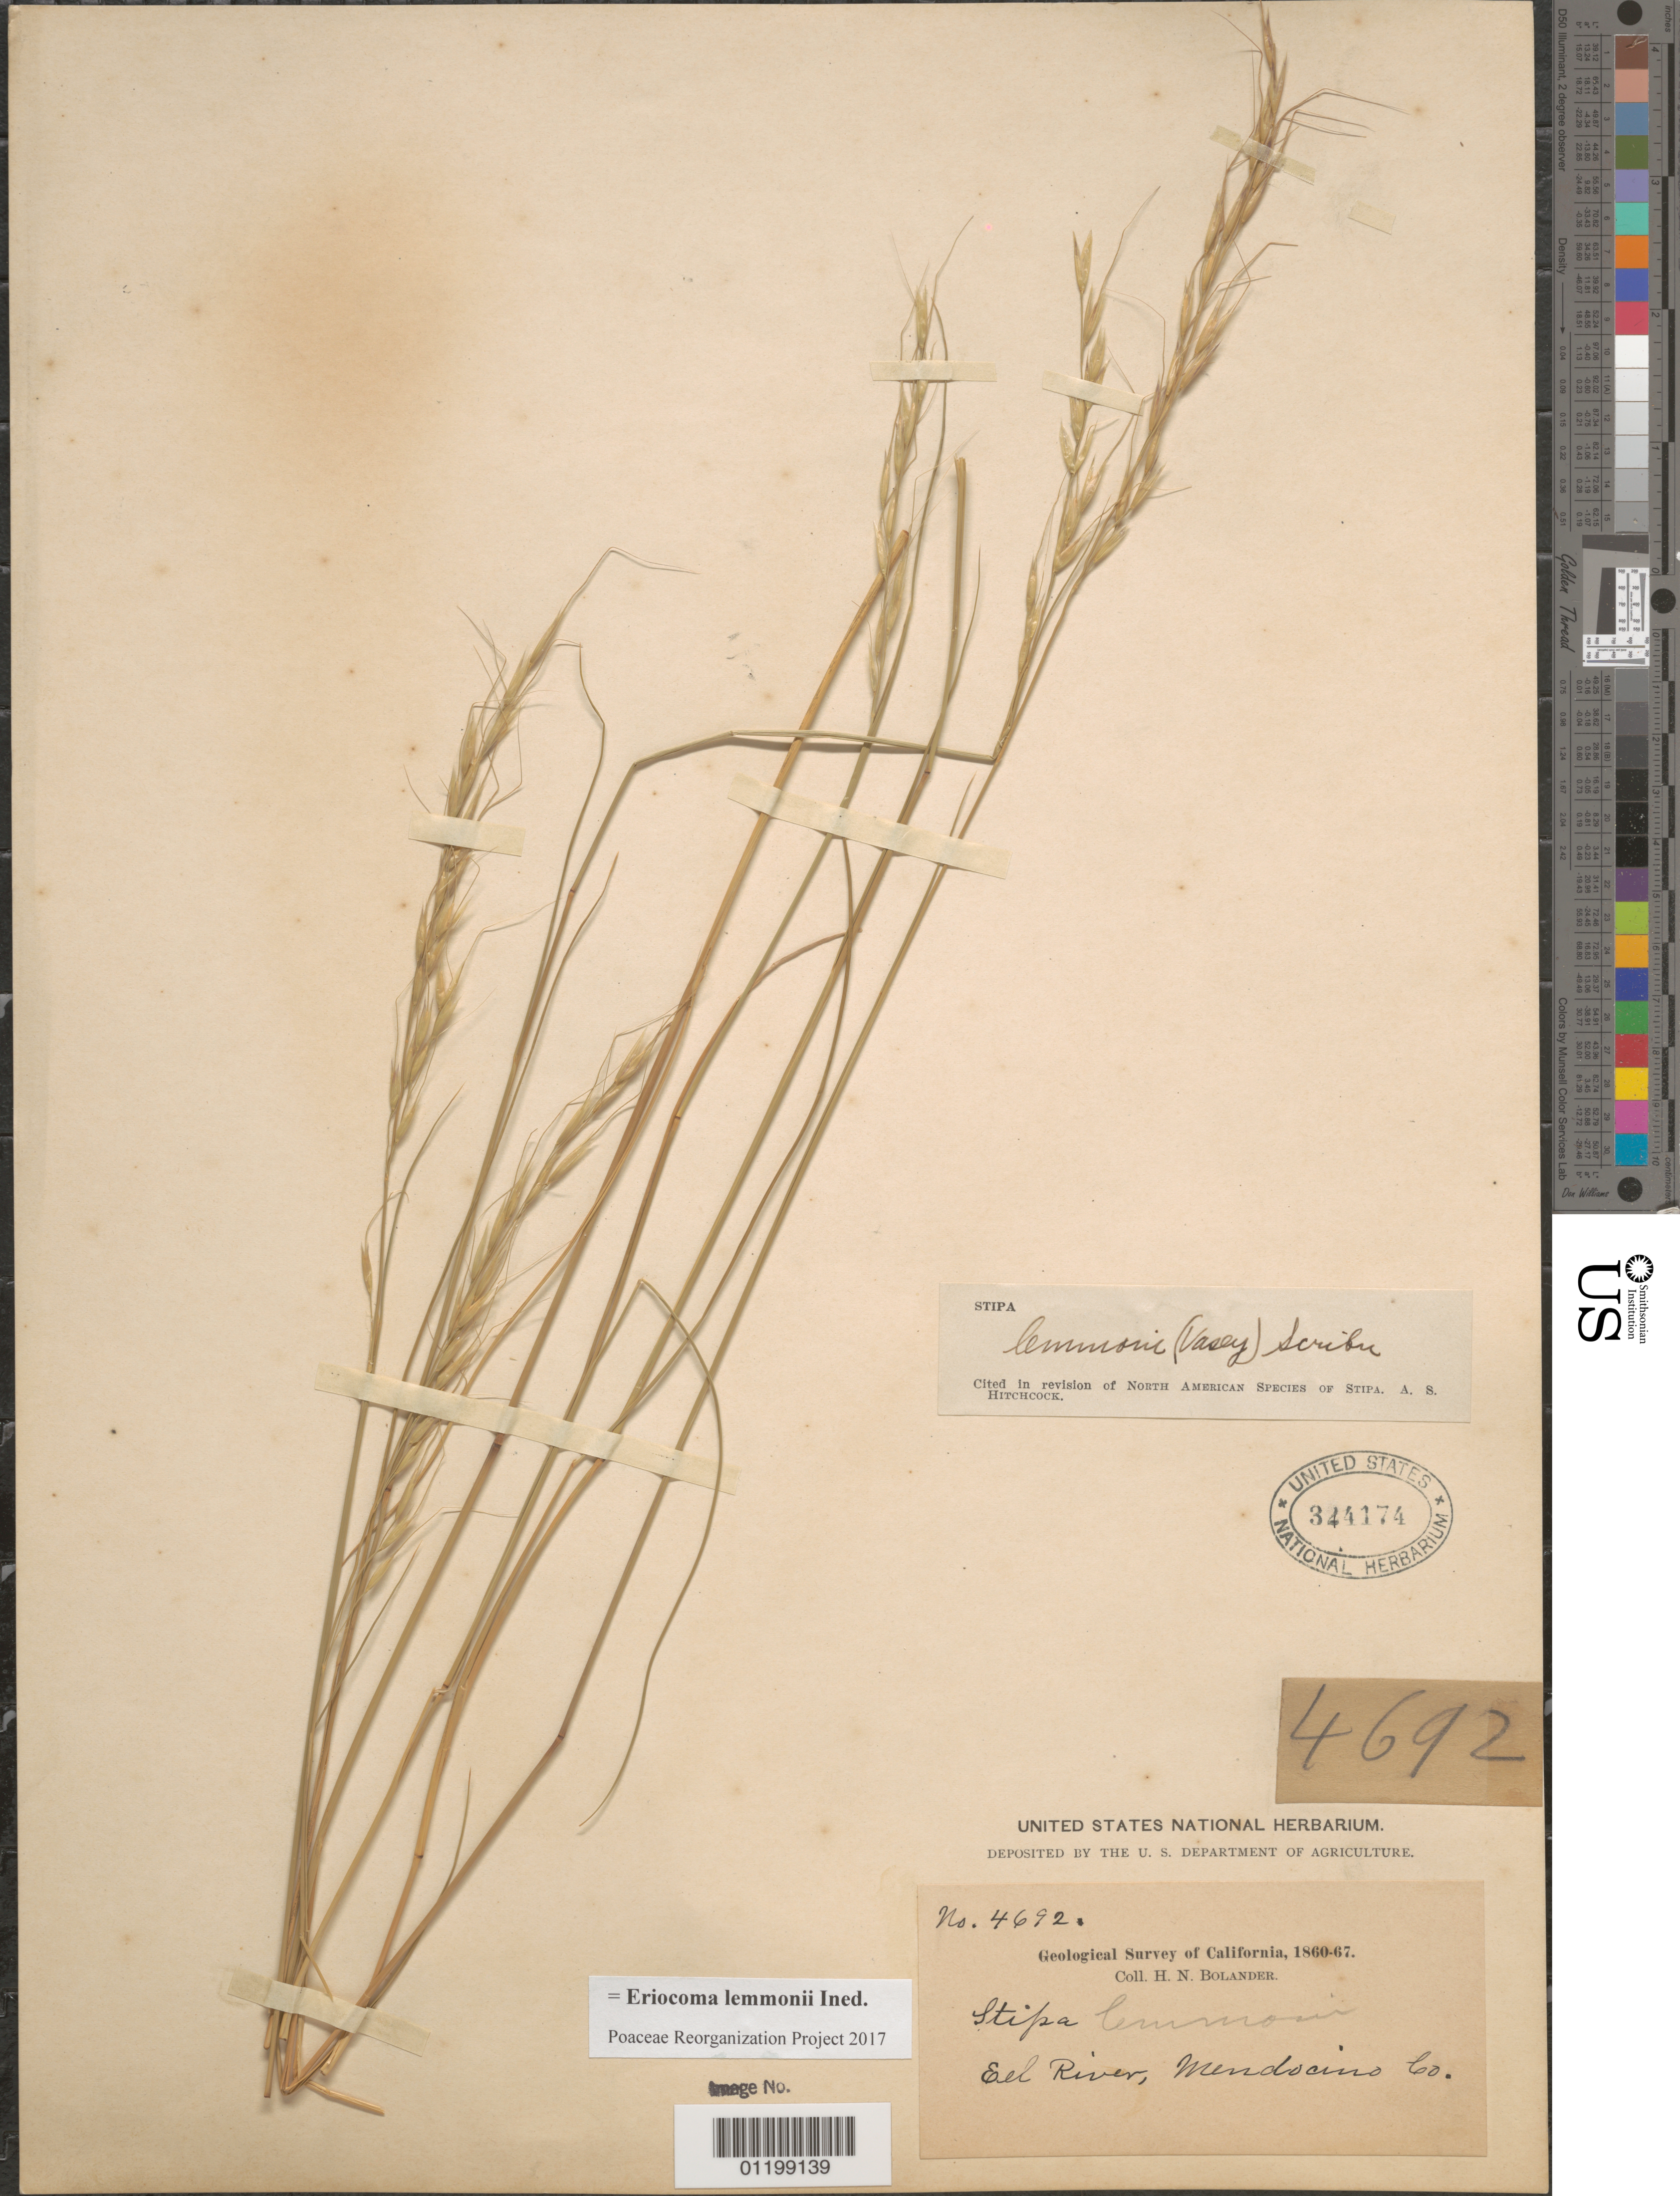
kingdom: Plantae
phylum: Tracheophyta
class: Liliopsida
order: Poales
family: Poaceae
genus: Stipa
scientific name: Stipa lemmonii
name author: (Vasey) Scribn.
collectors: H. Bolander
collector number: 4692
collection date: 1860/1867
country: United States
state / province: California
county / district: Humboldt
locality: Eel River.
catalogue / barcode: US 344174